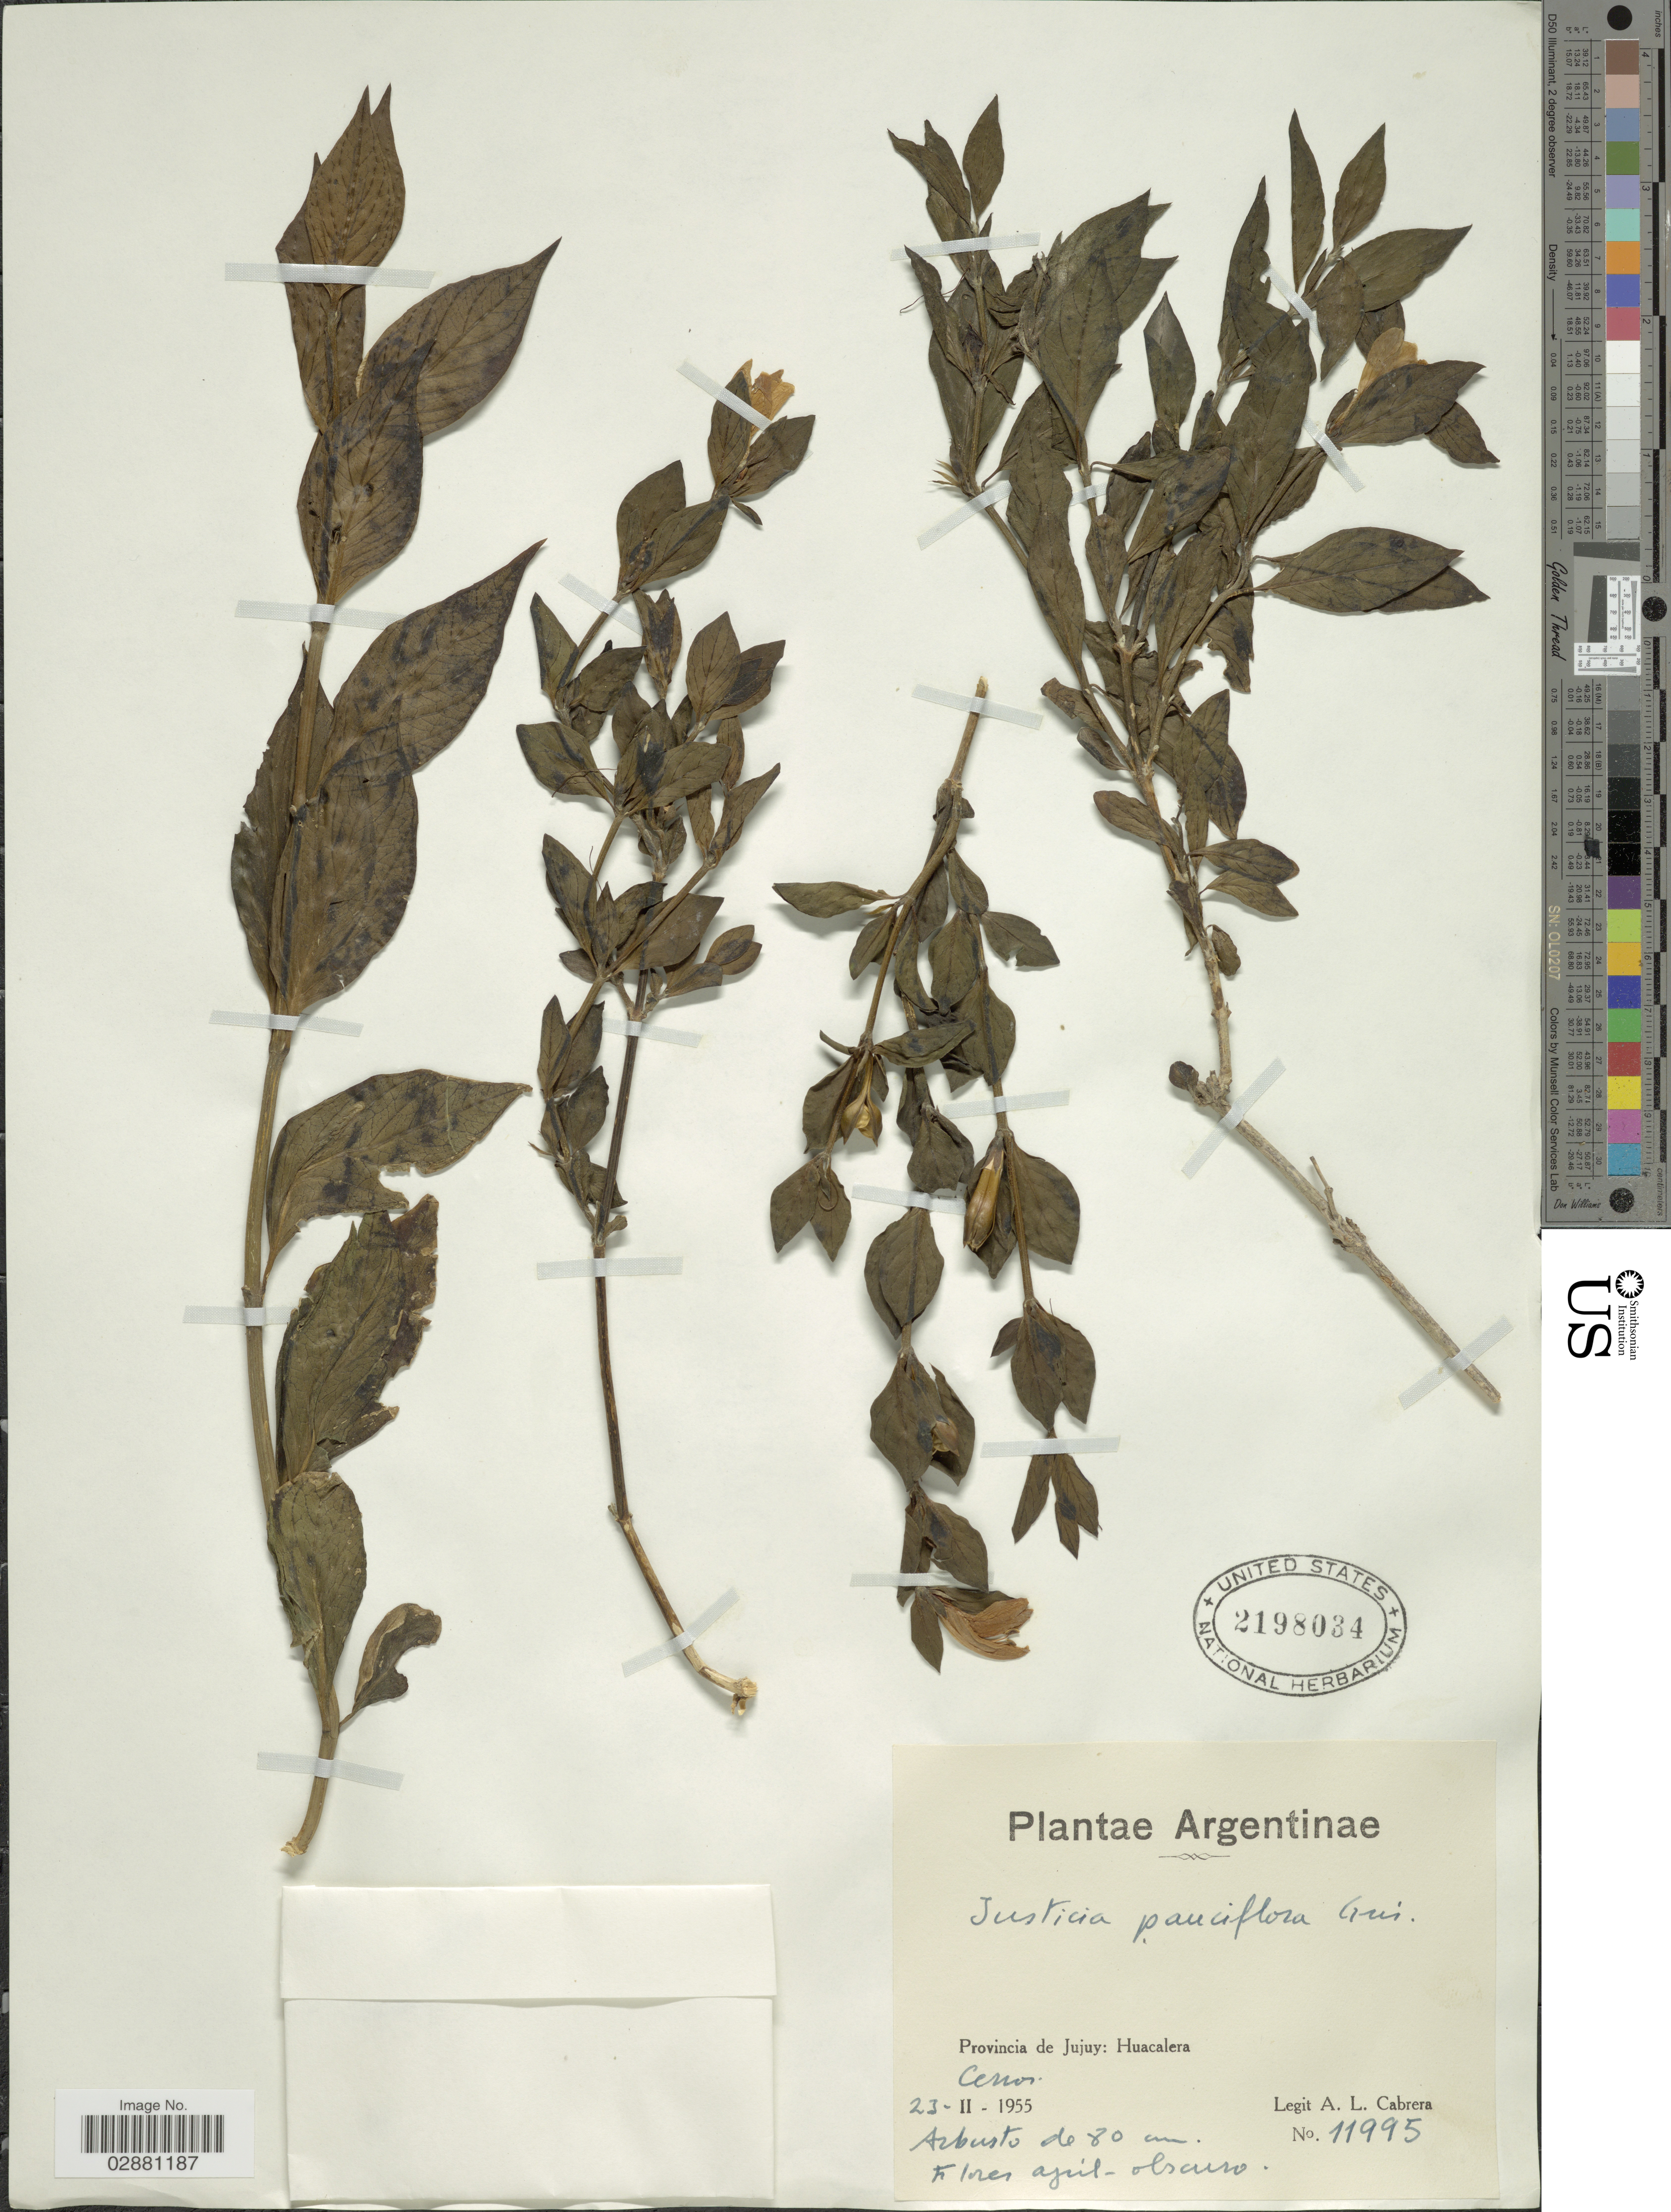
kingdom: Plantae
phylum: Tracheophyta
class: Magnoliopsida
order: Lamiales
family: Acanthaceae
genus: Justicia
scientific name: Justicia tweediana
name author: (Nees) Griseb.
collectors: A. L. Cabrera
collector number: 11995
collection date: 1955-02-23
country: Argentina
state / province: Jujuy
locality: Provincia de Jujuy: Huacalera.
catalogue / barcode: US 2198034